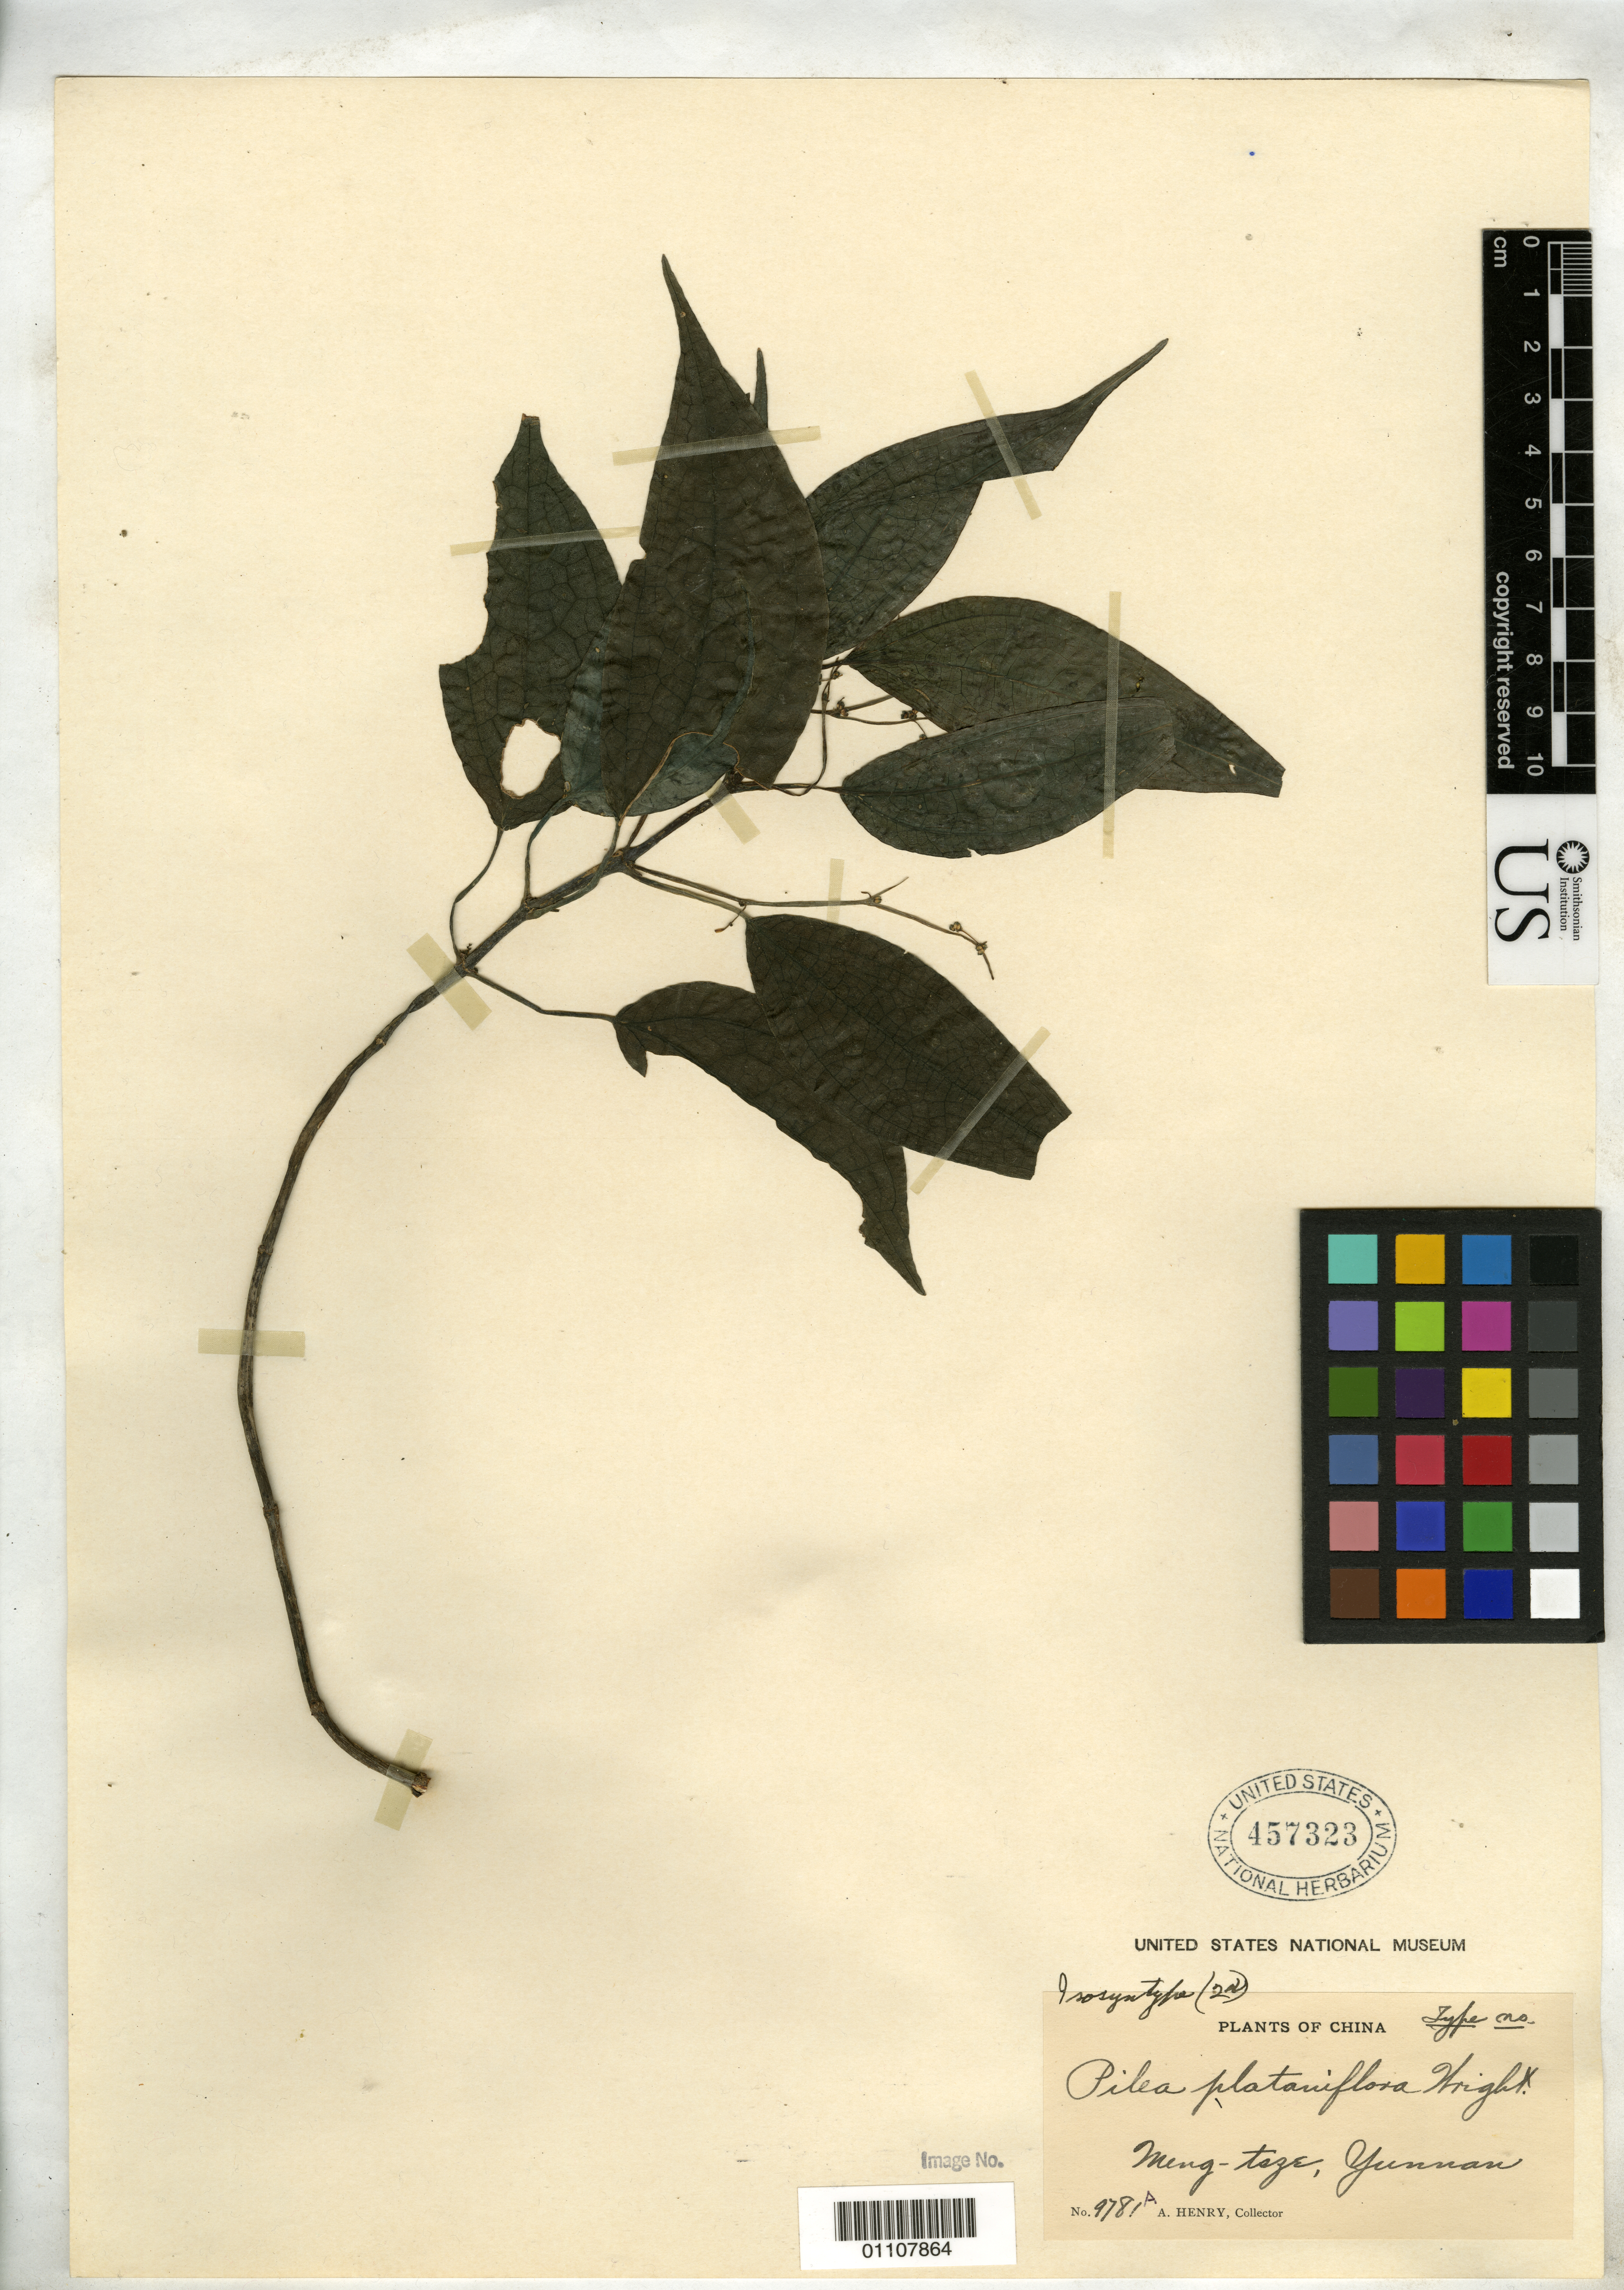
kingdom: Plantae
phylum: Tracheophyta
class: Magnoliopsida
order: Rosales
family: Urticaceae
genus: Pilea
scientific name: Pilea plataniflora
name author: C.H. Wright in F.B. Forbes & Hemsl.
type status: Syntype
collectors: A. Henry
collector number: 9781 A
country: China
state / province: Yunnan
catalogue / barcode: US 457323